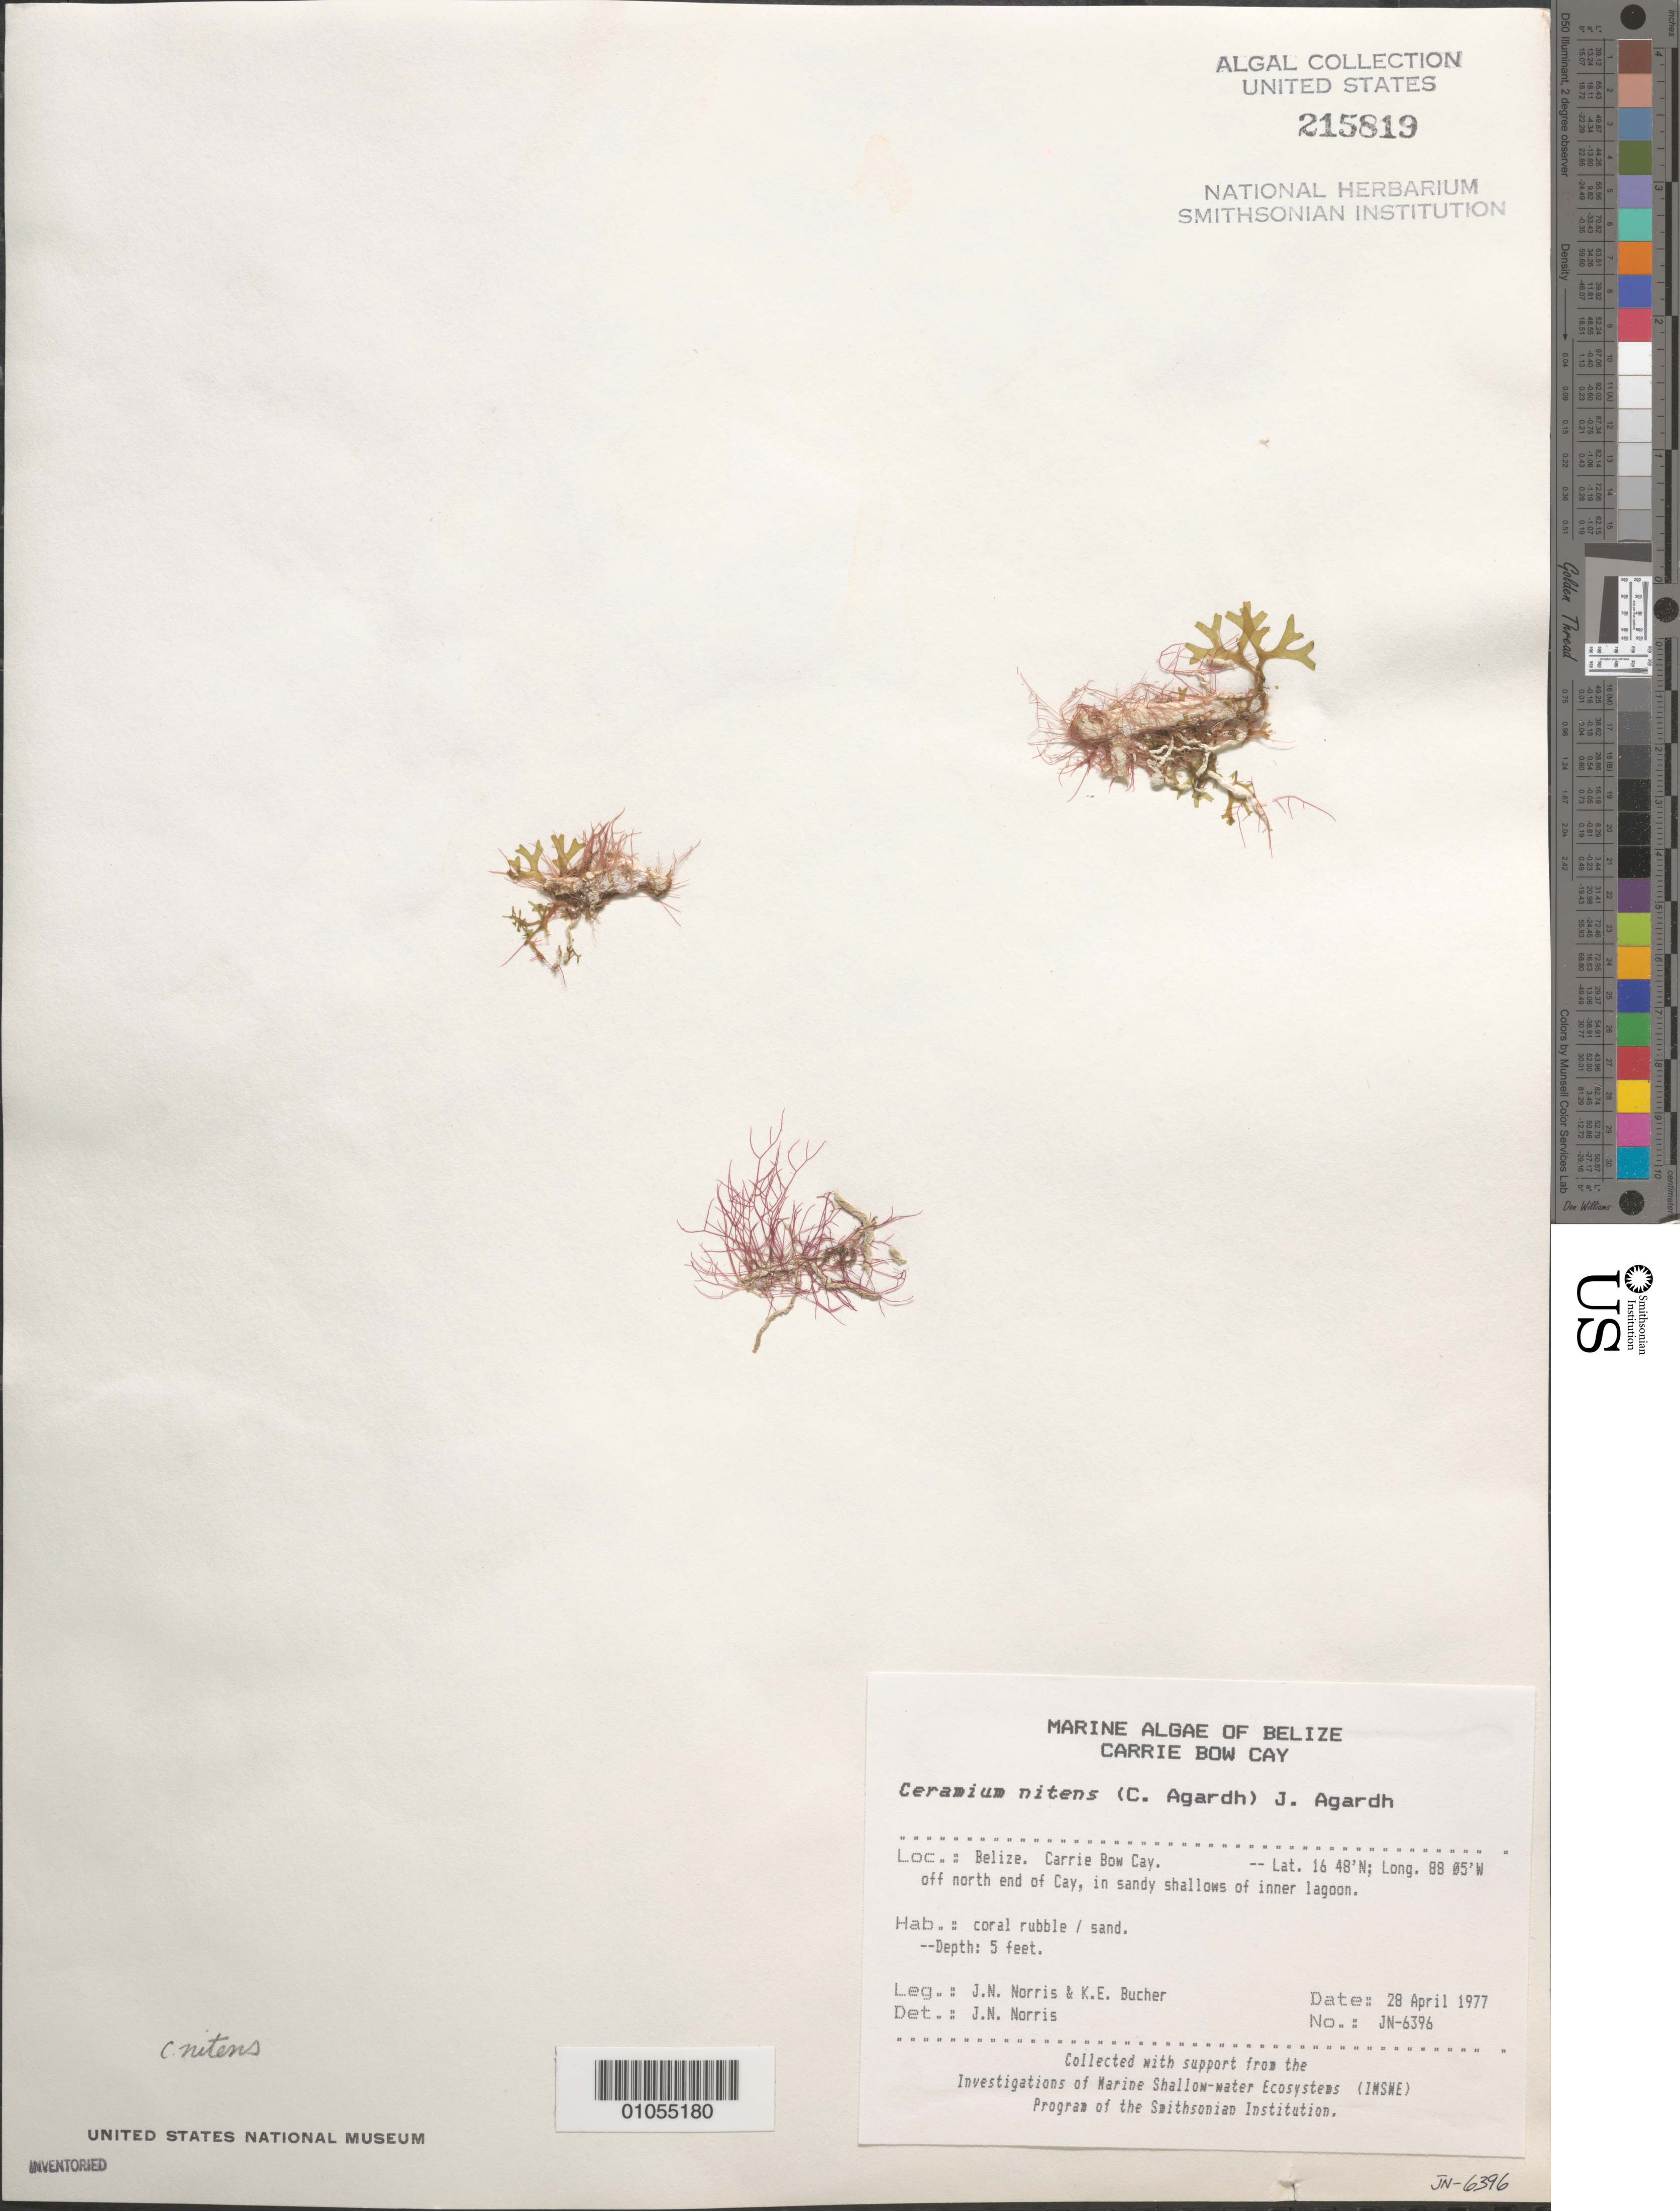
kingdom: Plantae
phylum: Rhodophyta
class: Florideophyceae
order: Ceramiales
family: Ceramiaceae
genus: Ceramium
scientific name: Ceramium nitens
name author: (C. Agardh) J. Agardh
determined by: Norris, James N.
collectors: J. N. Norris & K. E. Bucher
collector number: JN-6396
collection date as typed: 28 Apr 1977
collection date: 1977-04-28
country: Belize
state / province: Stann Creek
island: Carrie Bow Cay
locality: Off north end of the cay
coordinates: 16 48'N, 88 05'W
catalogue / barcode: US 215819